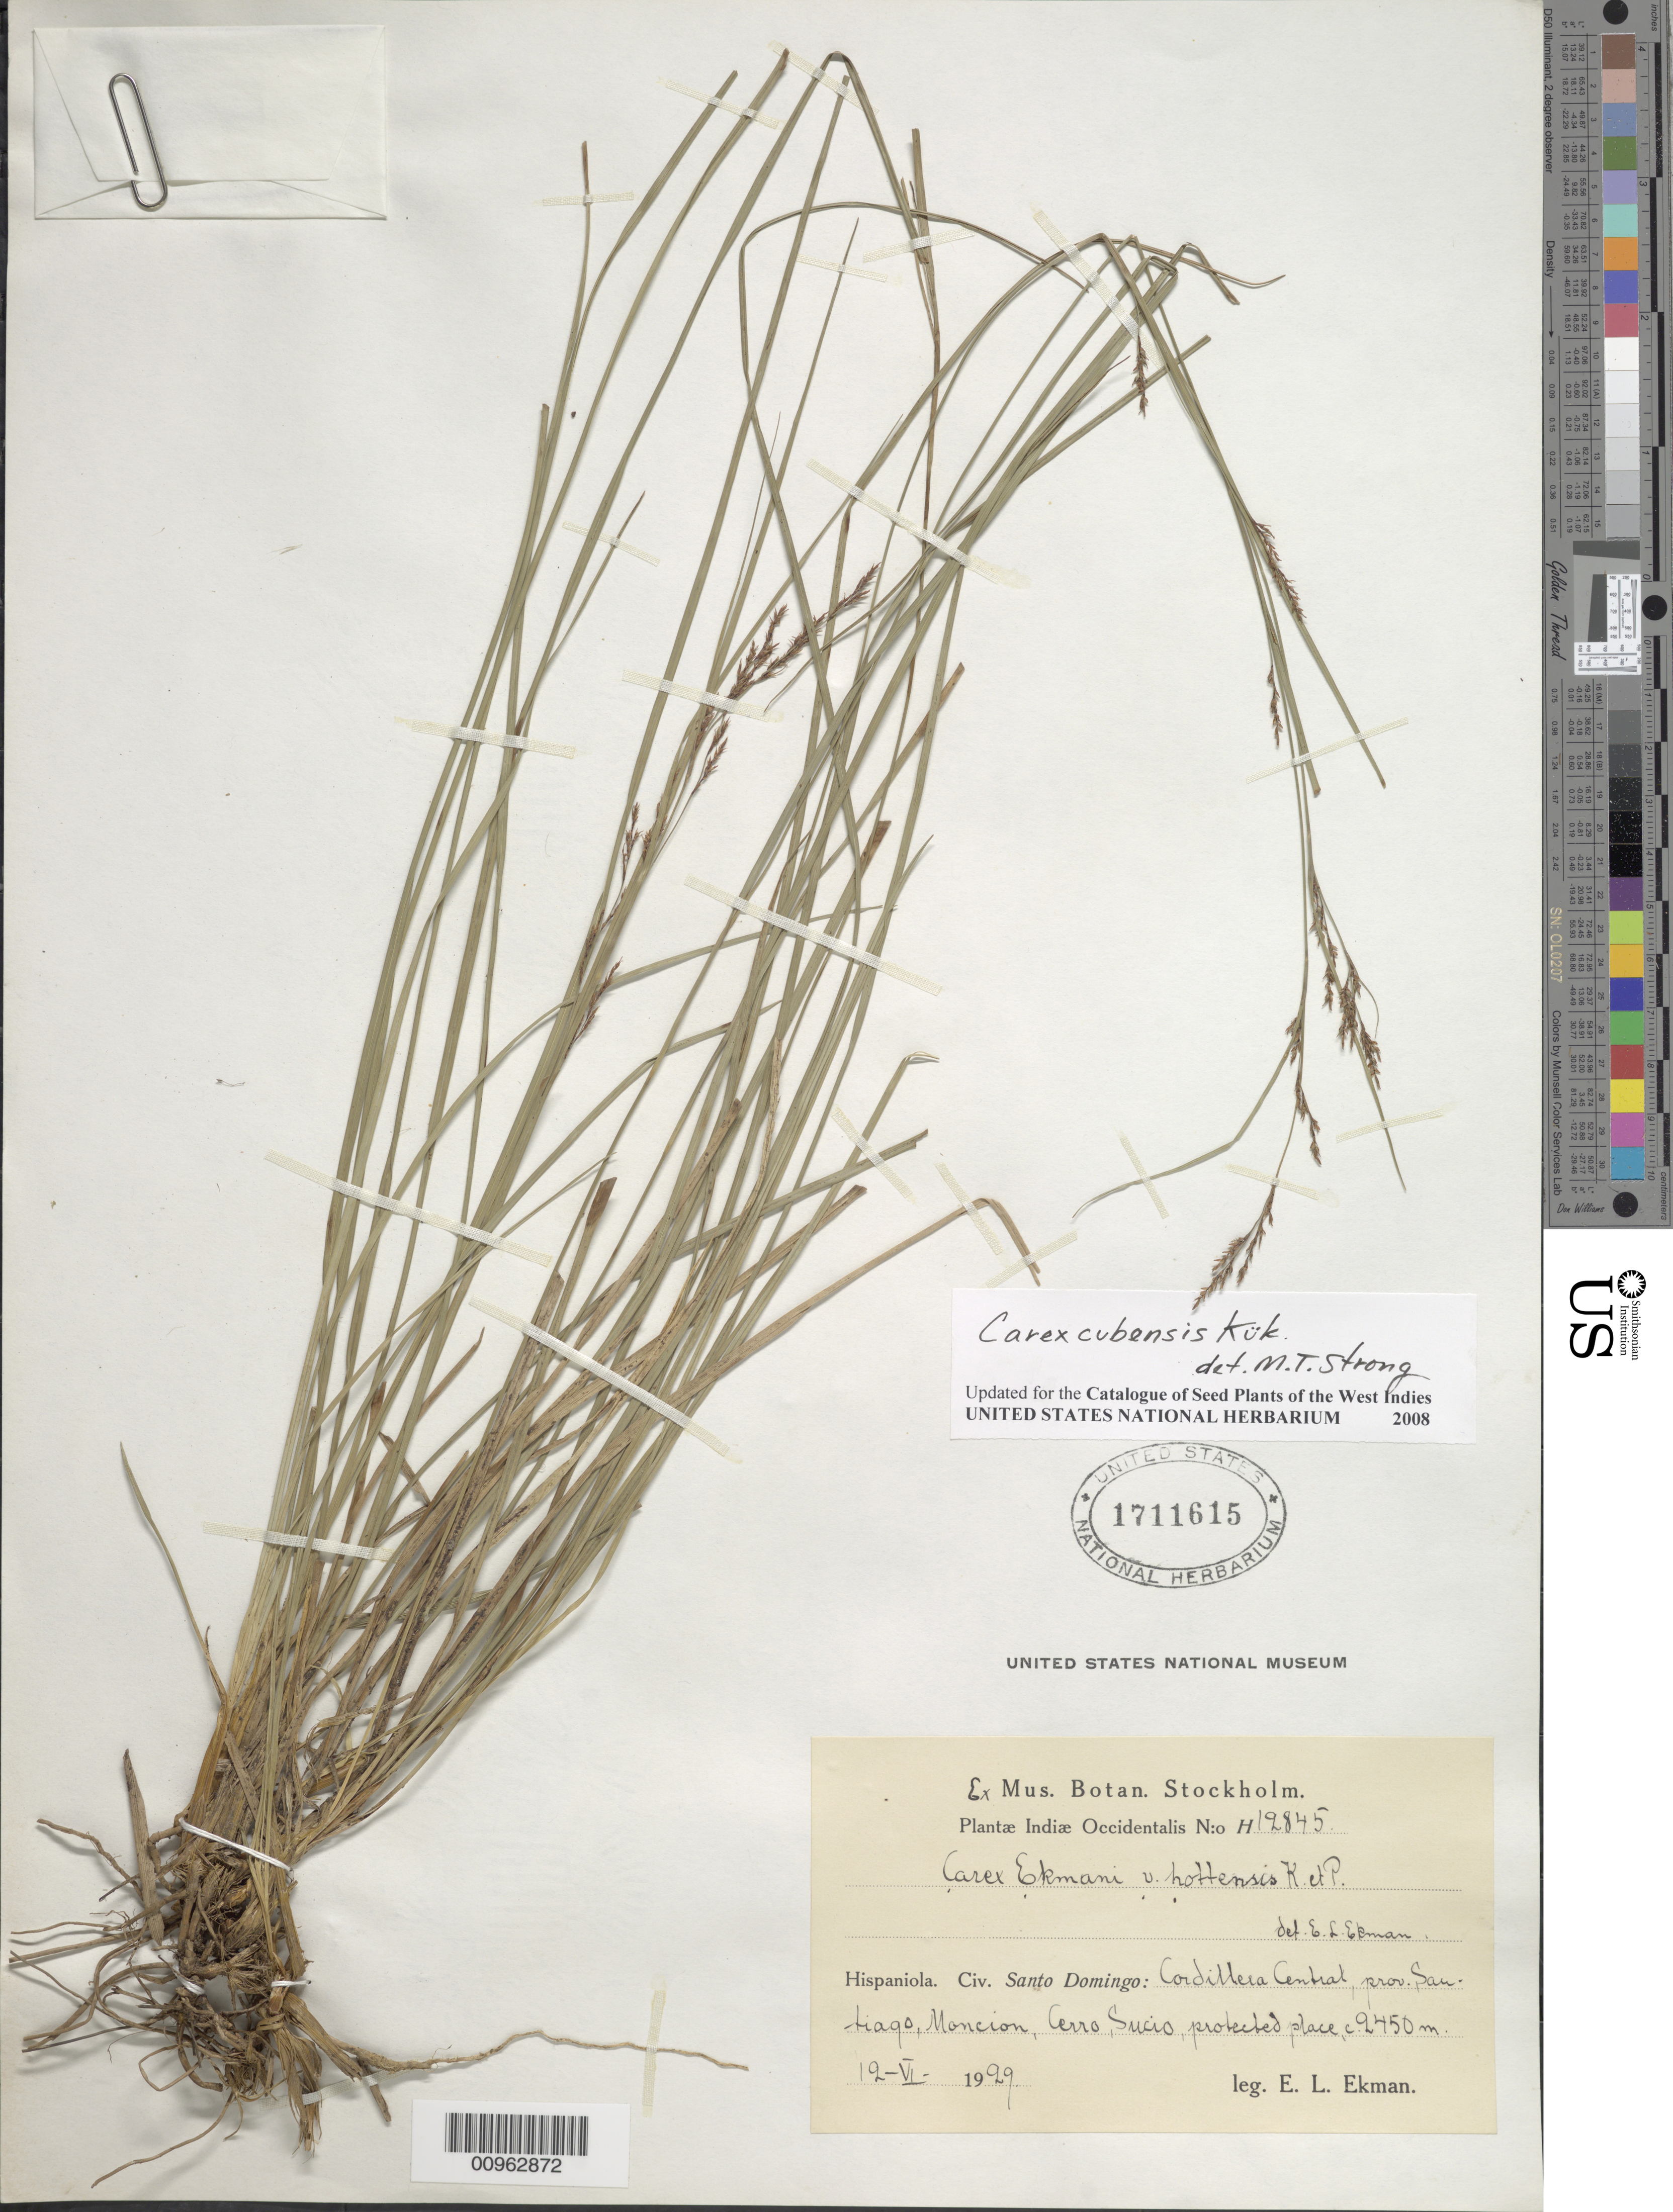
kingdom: Plantae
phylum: Tracheophyta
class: Liliopsida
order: Poales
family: Cyperaceae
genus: Carex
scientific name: Carex cubensis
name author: Kük.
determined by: Strong, M. T., (US), Smithsonian Institution - National Museum of Natural History (UNITED STATES)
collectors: E. L. Ekman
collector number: H 12845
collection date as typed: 12 Jun 1929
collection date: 1929-06-12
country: Dominican Republic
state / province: Santiago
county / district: Monción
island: Hispaniola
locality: Cordillera Central, Cerro , Sucio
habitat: Protected place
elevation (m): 2450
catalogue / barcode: US 1711615